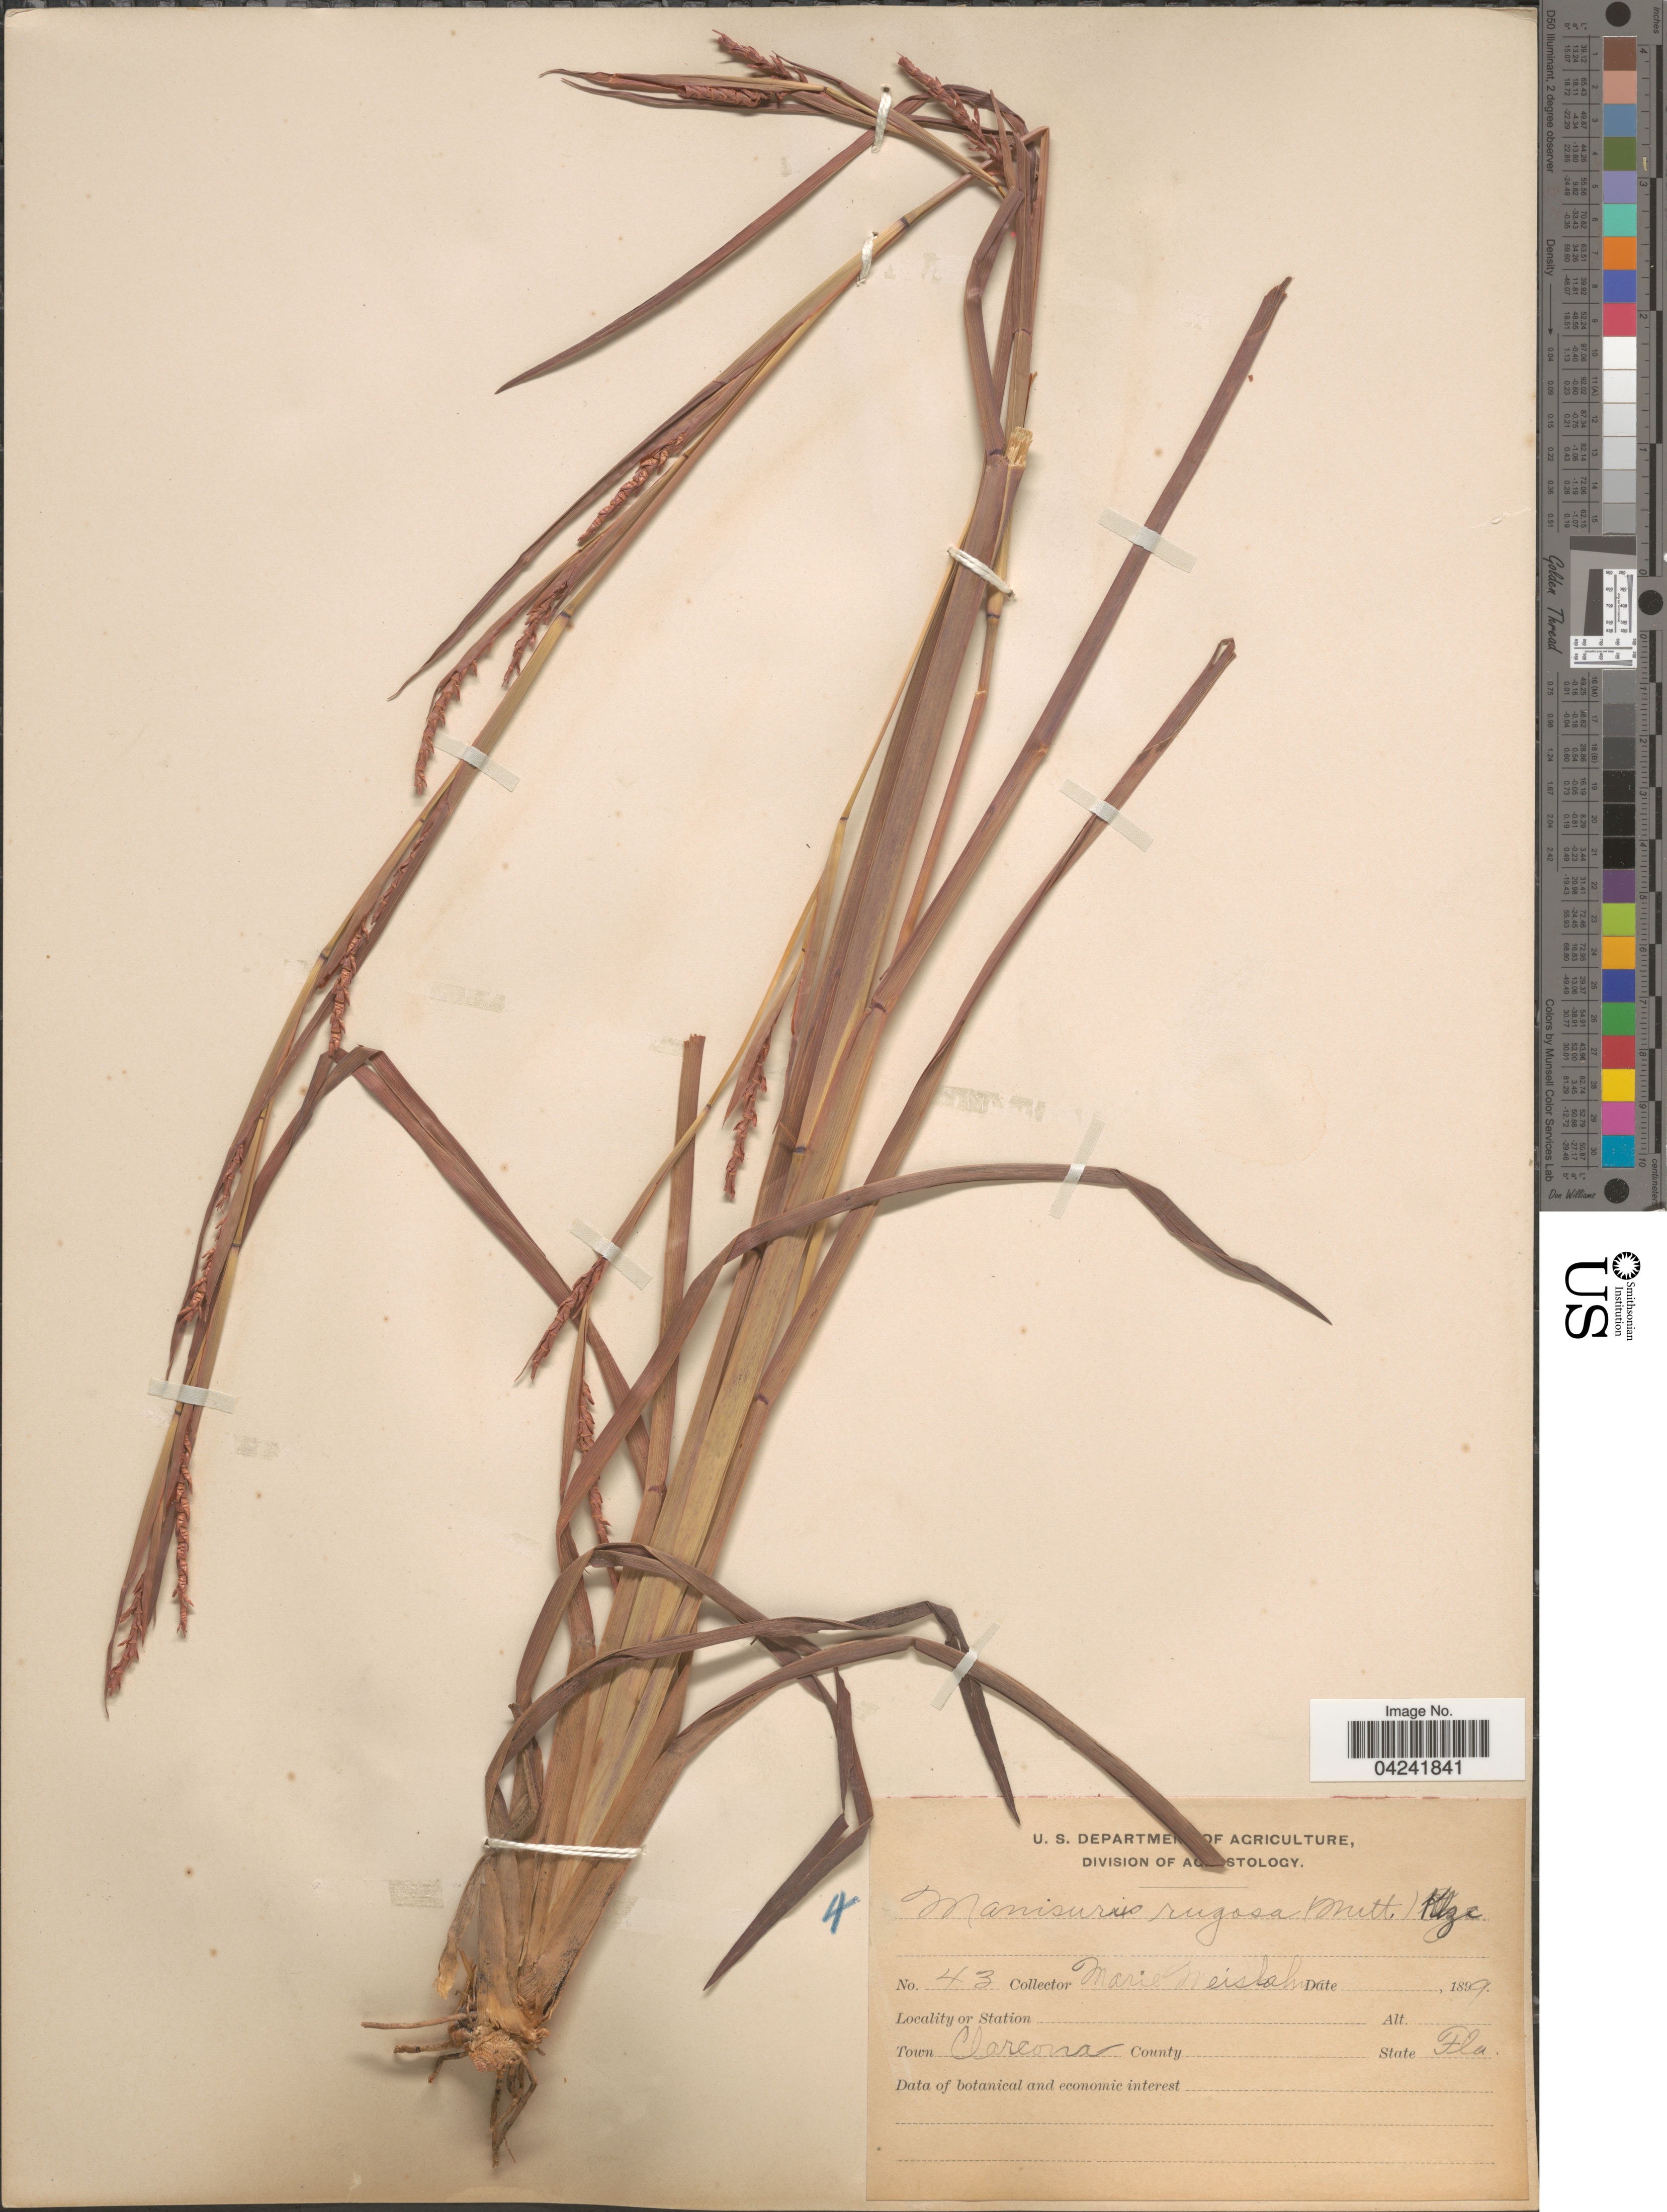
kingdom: Plantae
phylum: Tracheophyta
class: Liliopsida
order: Poales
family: Poaceae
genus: Mnesithea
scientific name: Mnesithea rugosa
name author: (Nutt.) de Koning & Sosef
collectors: M. Weisbahn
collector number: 43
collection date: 1899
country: United States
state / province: Florida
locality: Town Clareona.